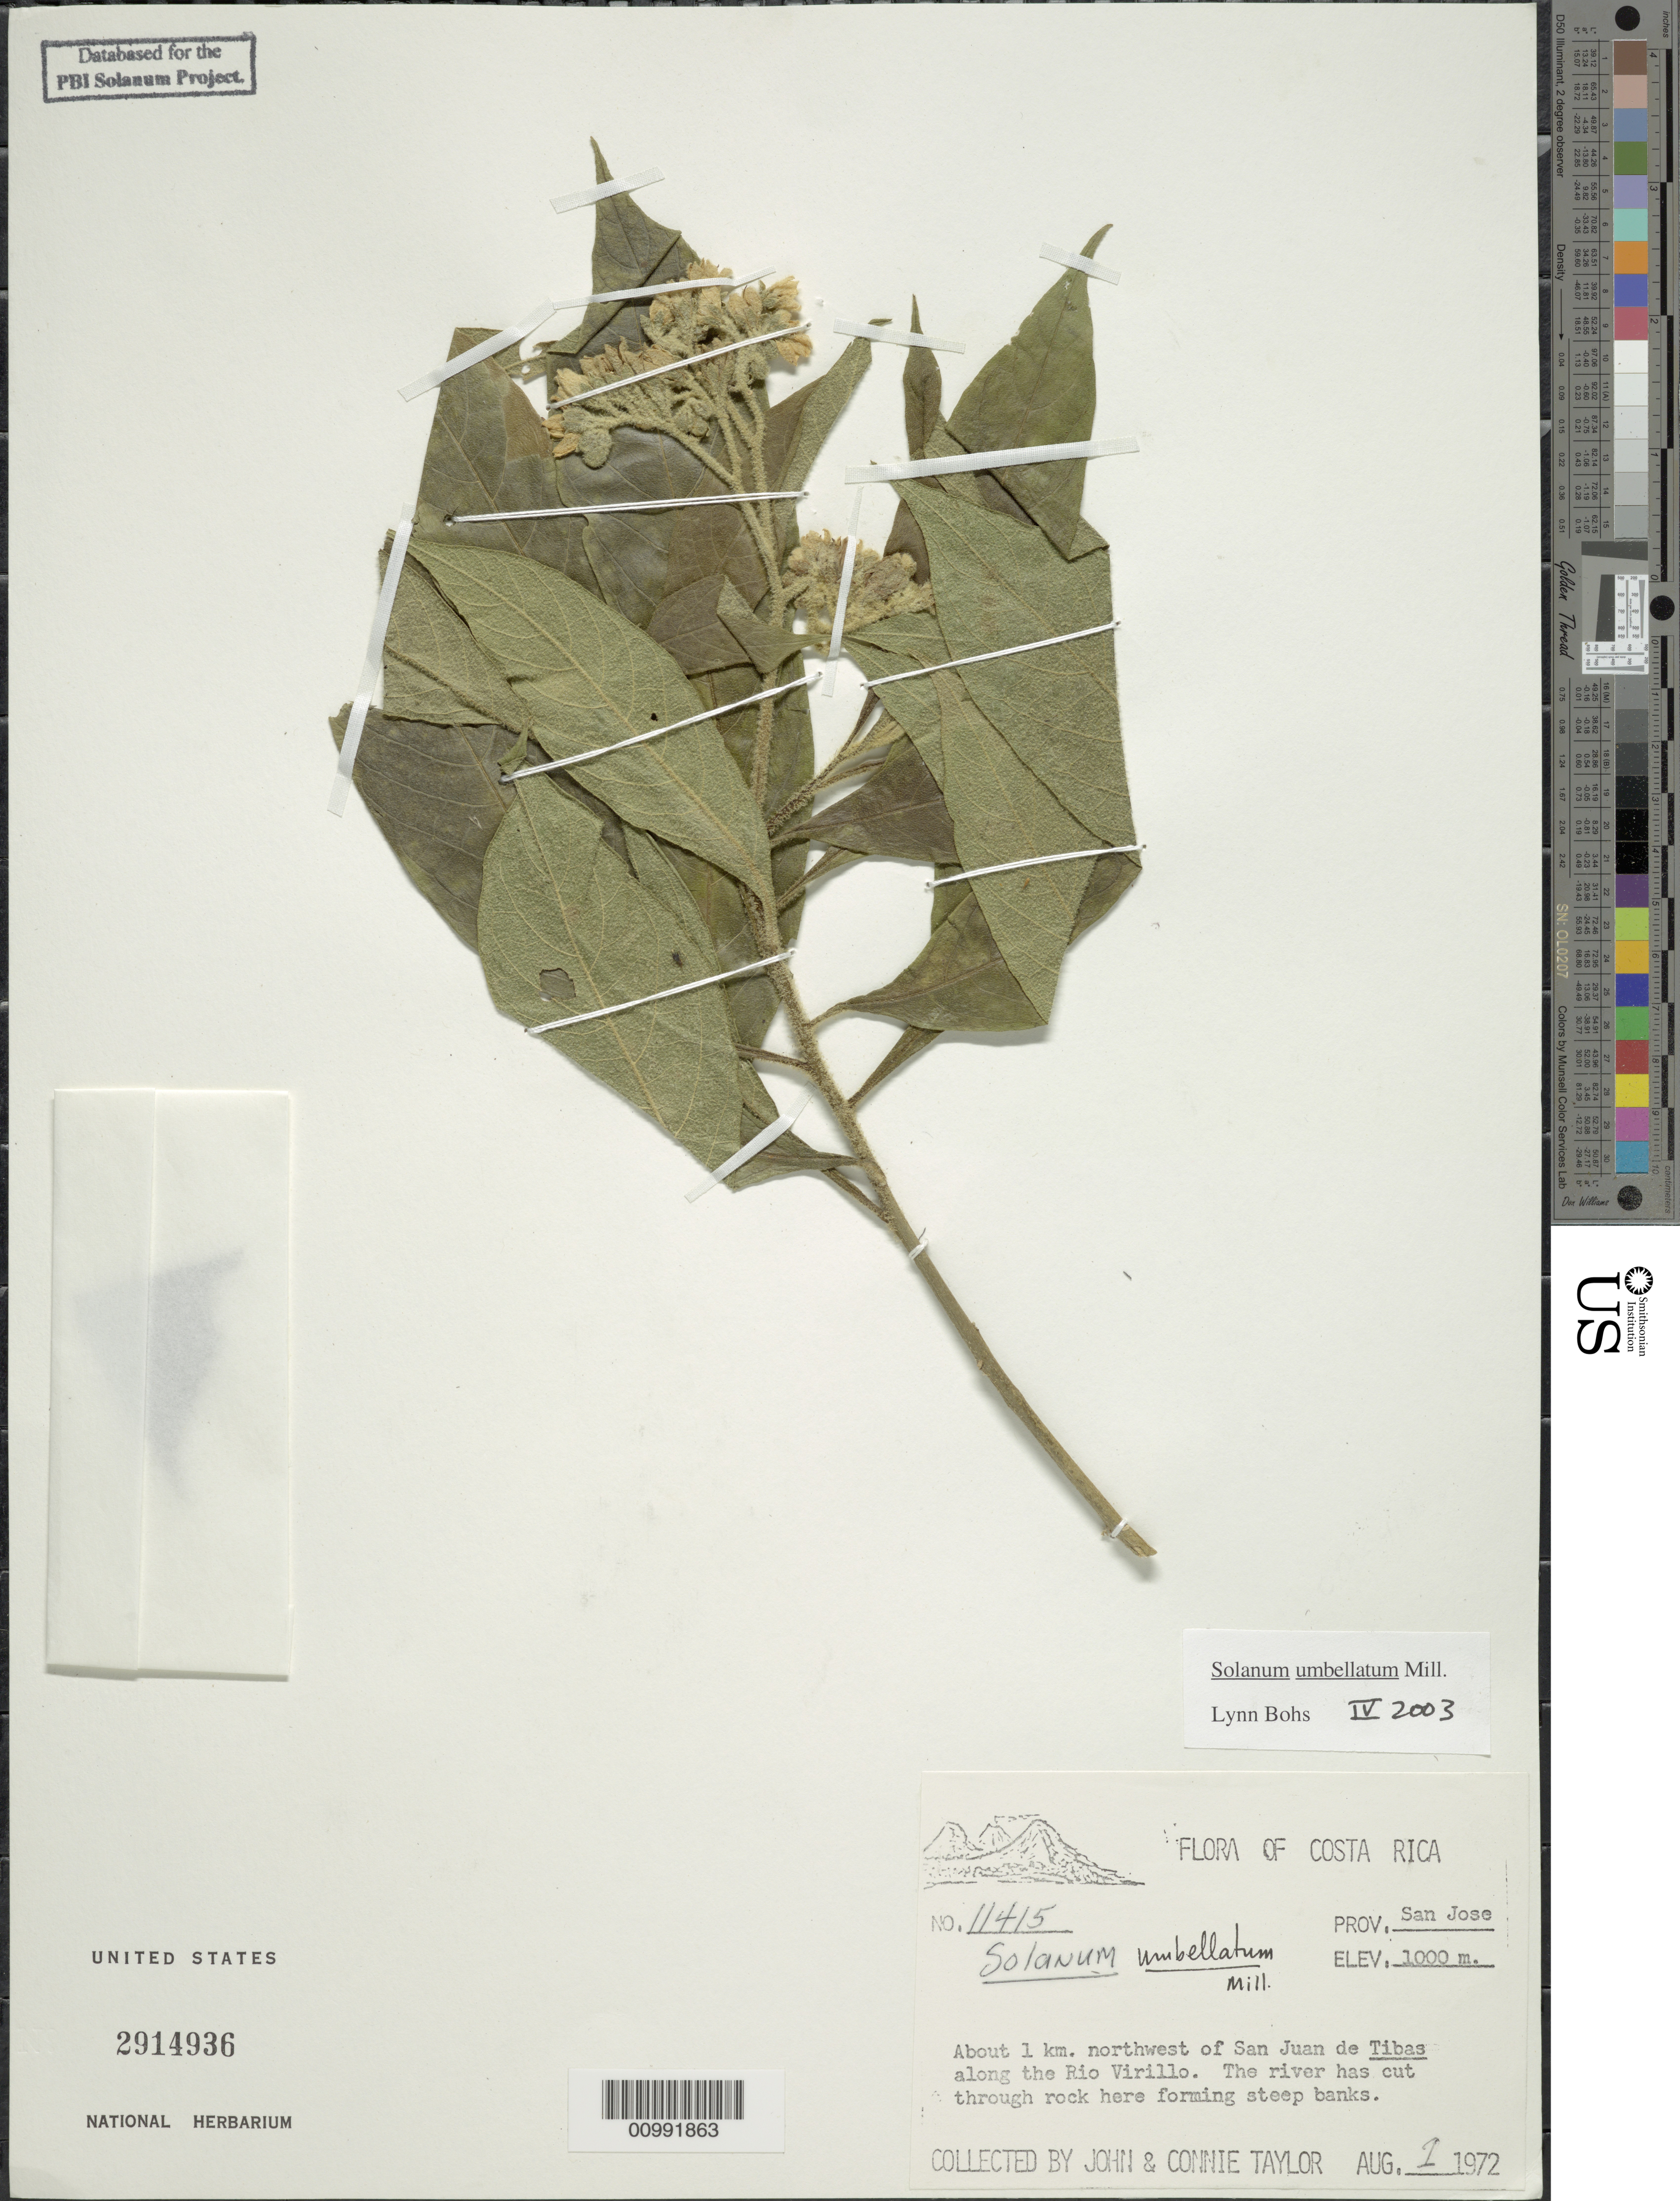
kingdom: Plantae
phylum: Tracheophyta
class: Magnoliopsida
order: Solanales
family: Solanaceae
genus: Solanum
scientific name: Solanum umbellatum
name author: Mill.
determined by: Bohs, L. A.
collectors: J. Taylor & C. Taylor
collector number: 11415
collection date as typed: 1 Aug 1972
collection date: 1972-08-01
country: Costa Rica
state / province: San José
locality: About 1 km northwest of San Juan de Tibas along the Río Virillo. The river has cut through rock here forming steep banks.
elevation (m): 1000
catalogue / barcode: US 2914936